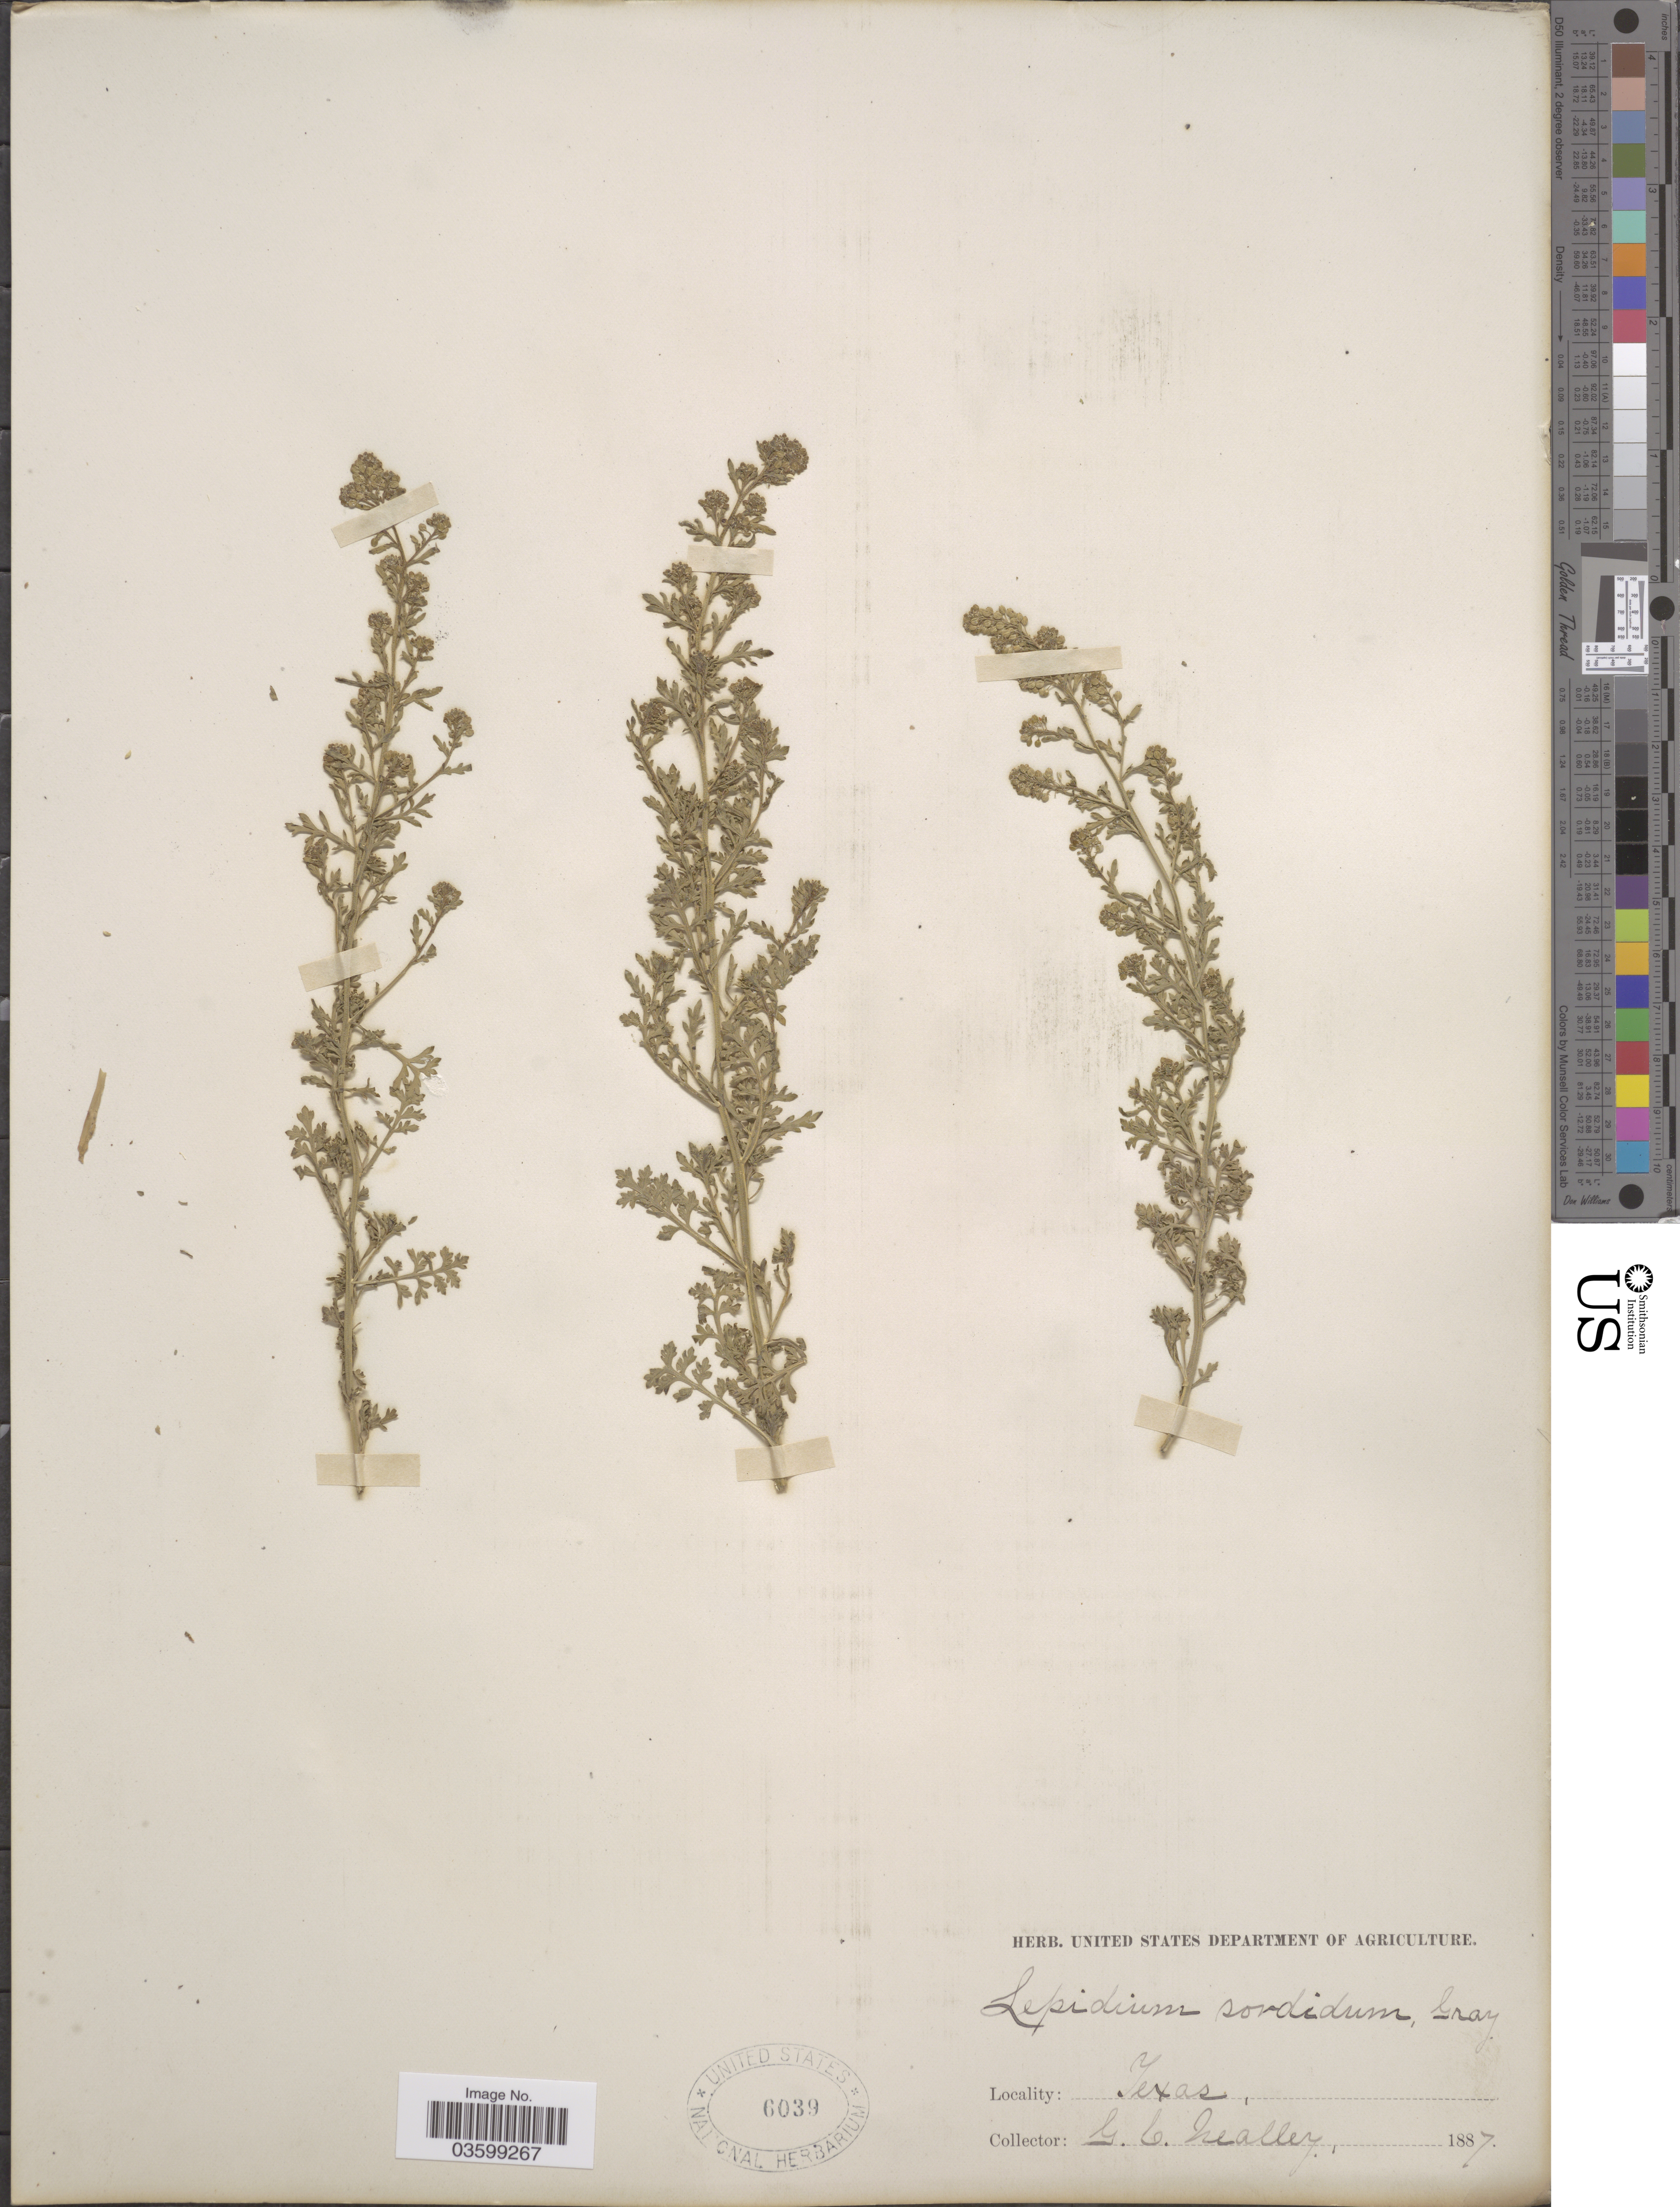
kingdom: Plantae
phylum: Tracheophyta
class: Magnoliopsida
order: Brassicales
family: Brassicaceae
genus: Lepidium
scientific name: Lepidium sordidum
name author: A. Gray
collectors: G. Neally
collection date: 1887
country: United States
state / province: Texas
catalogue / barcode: US 6039